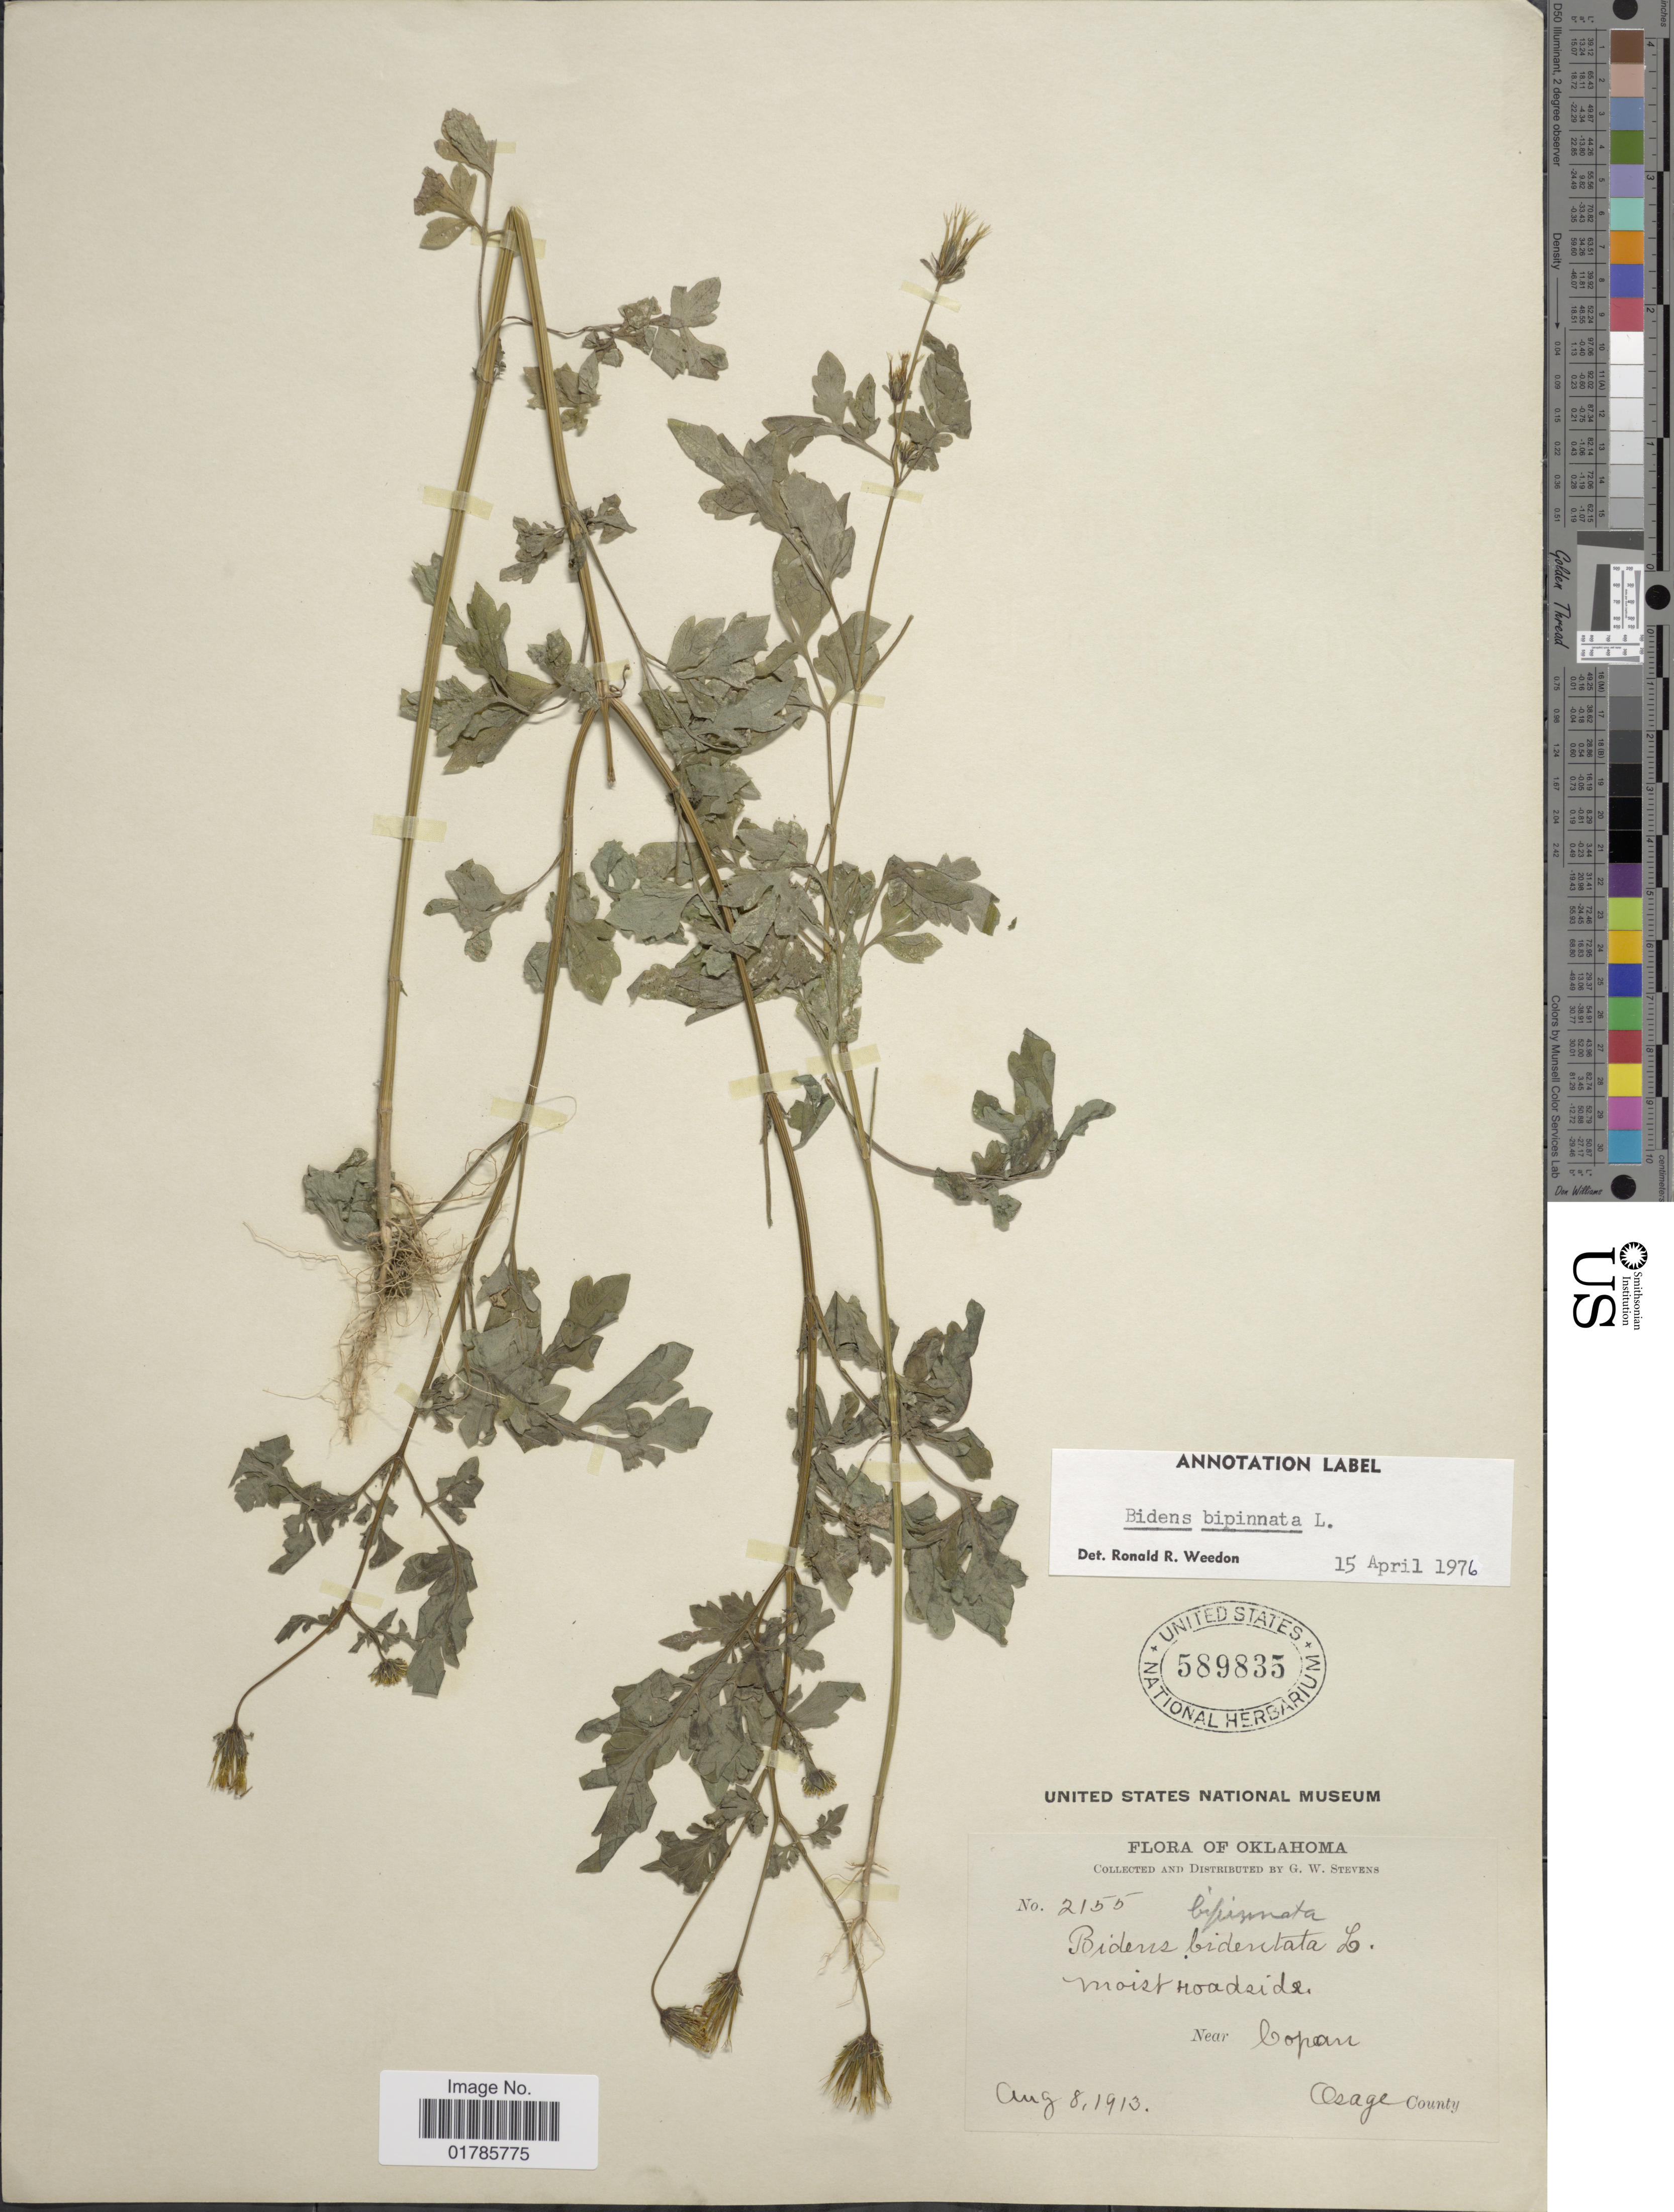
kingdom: Plantae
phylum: Tracheophyta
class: Magnoliopsida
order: Asterales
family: Asteraceae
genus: Bidens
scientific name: Bidens bipinnata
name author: L.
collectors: G. W. Stevens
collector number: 2155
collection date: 1913-08-08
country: United States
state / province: Oklahoma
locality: Near Copan, Osage County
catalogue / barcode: US 589835